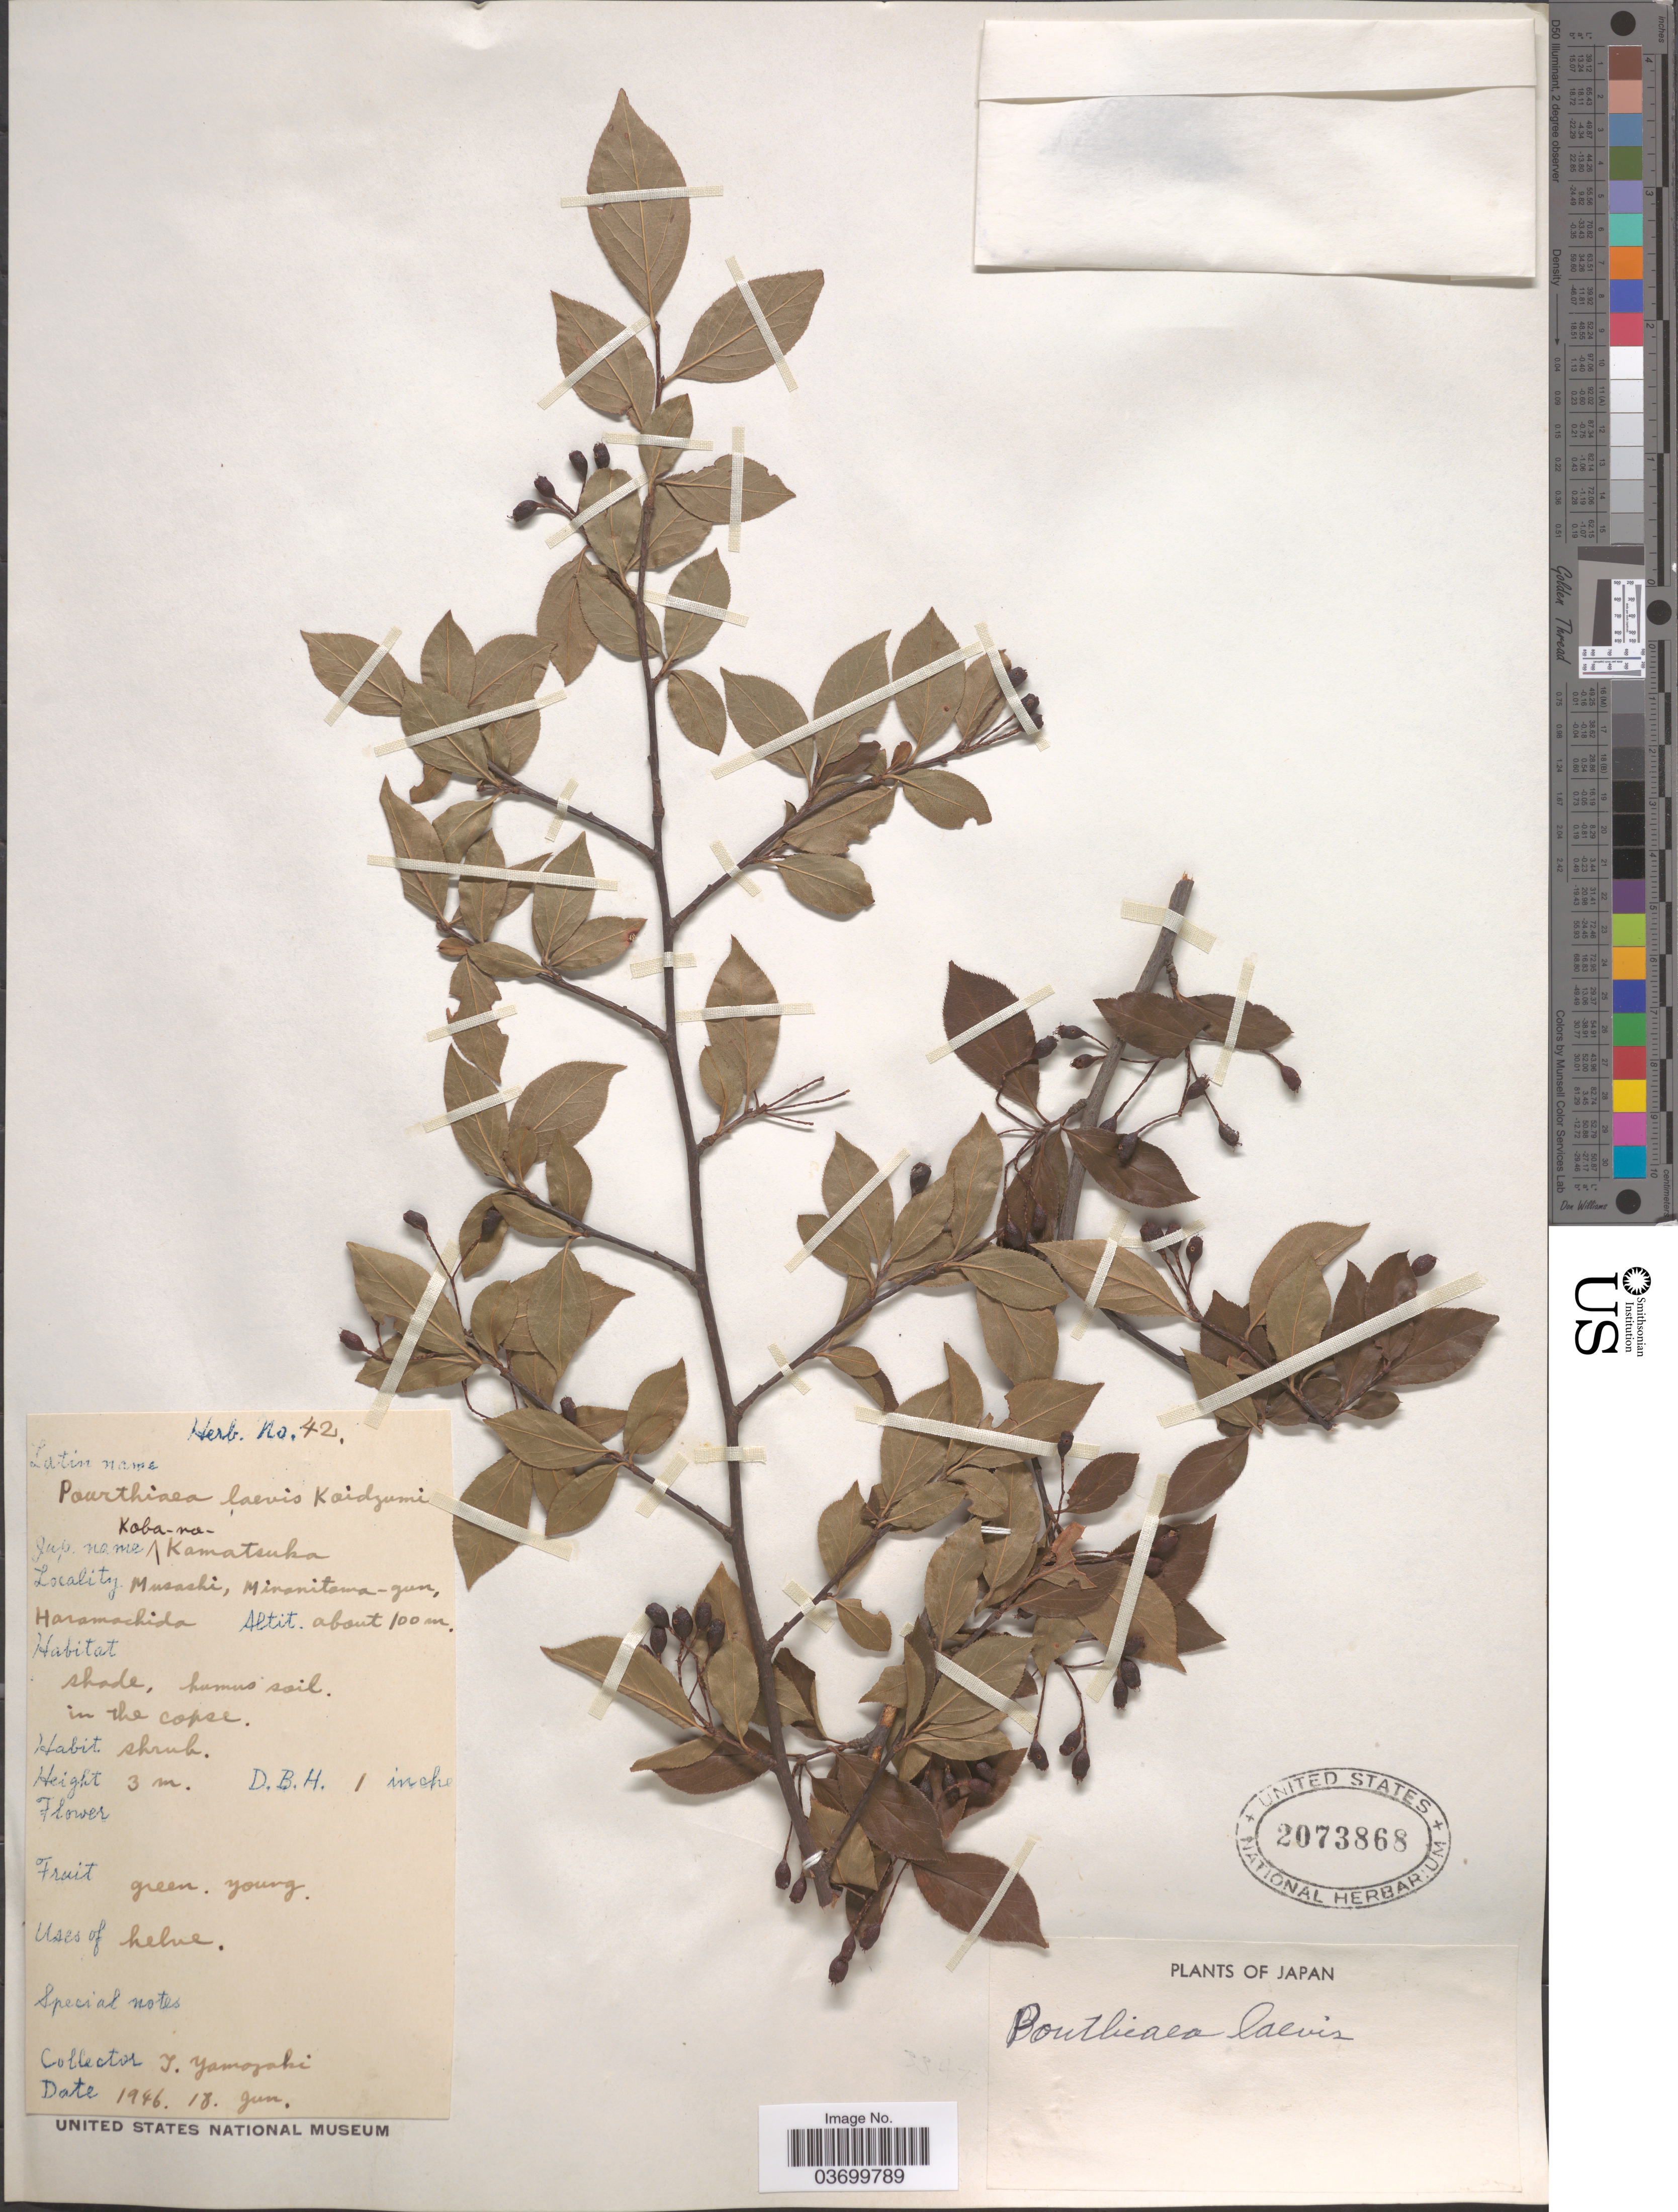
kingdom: Plantae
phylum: Tracheophyta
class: Magnoliopsida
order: Rosales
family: Rosaceae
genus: Pourthiaea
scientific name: Pourthiaea laevis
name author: Koidz.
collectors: T. Yamazaki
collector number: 42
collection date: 1946-06-18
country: Japan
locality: Musashi, Minanitama-gun, Haramachida.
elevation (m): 100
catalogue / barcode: US 2073868